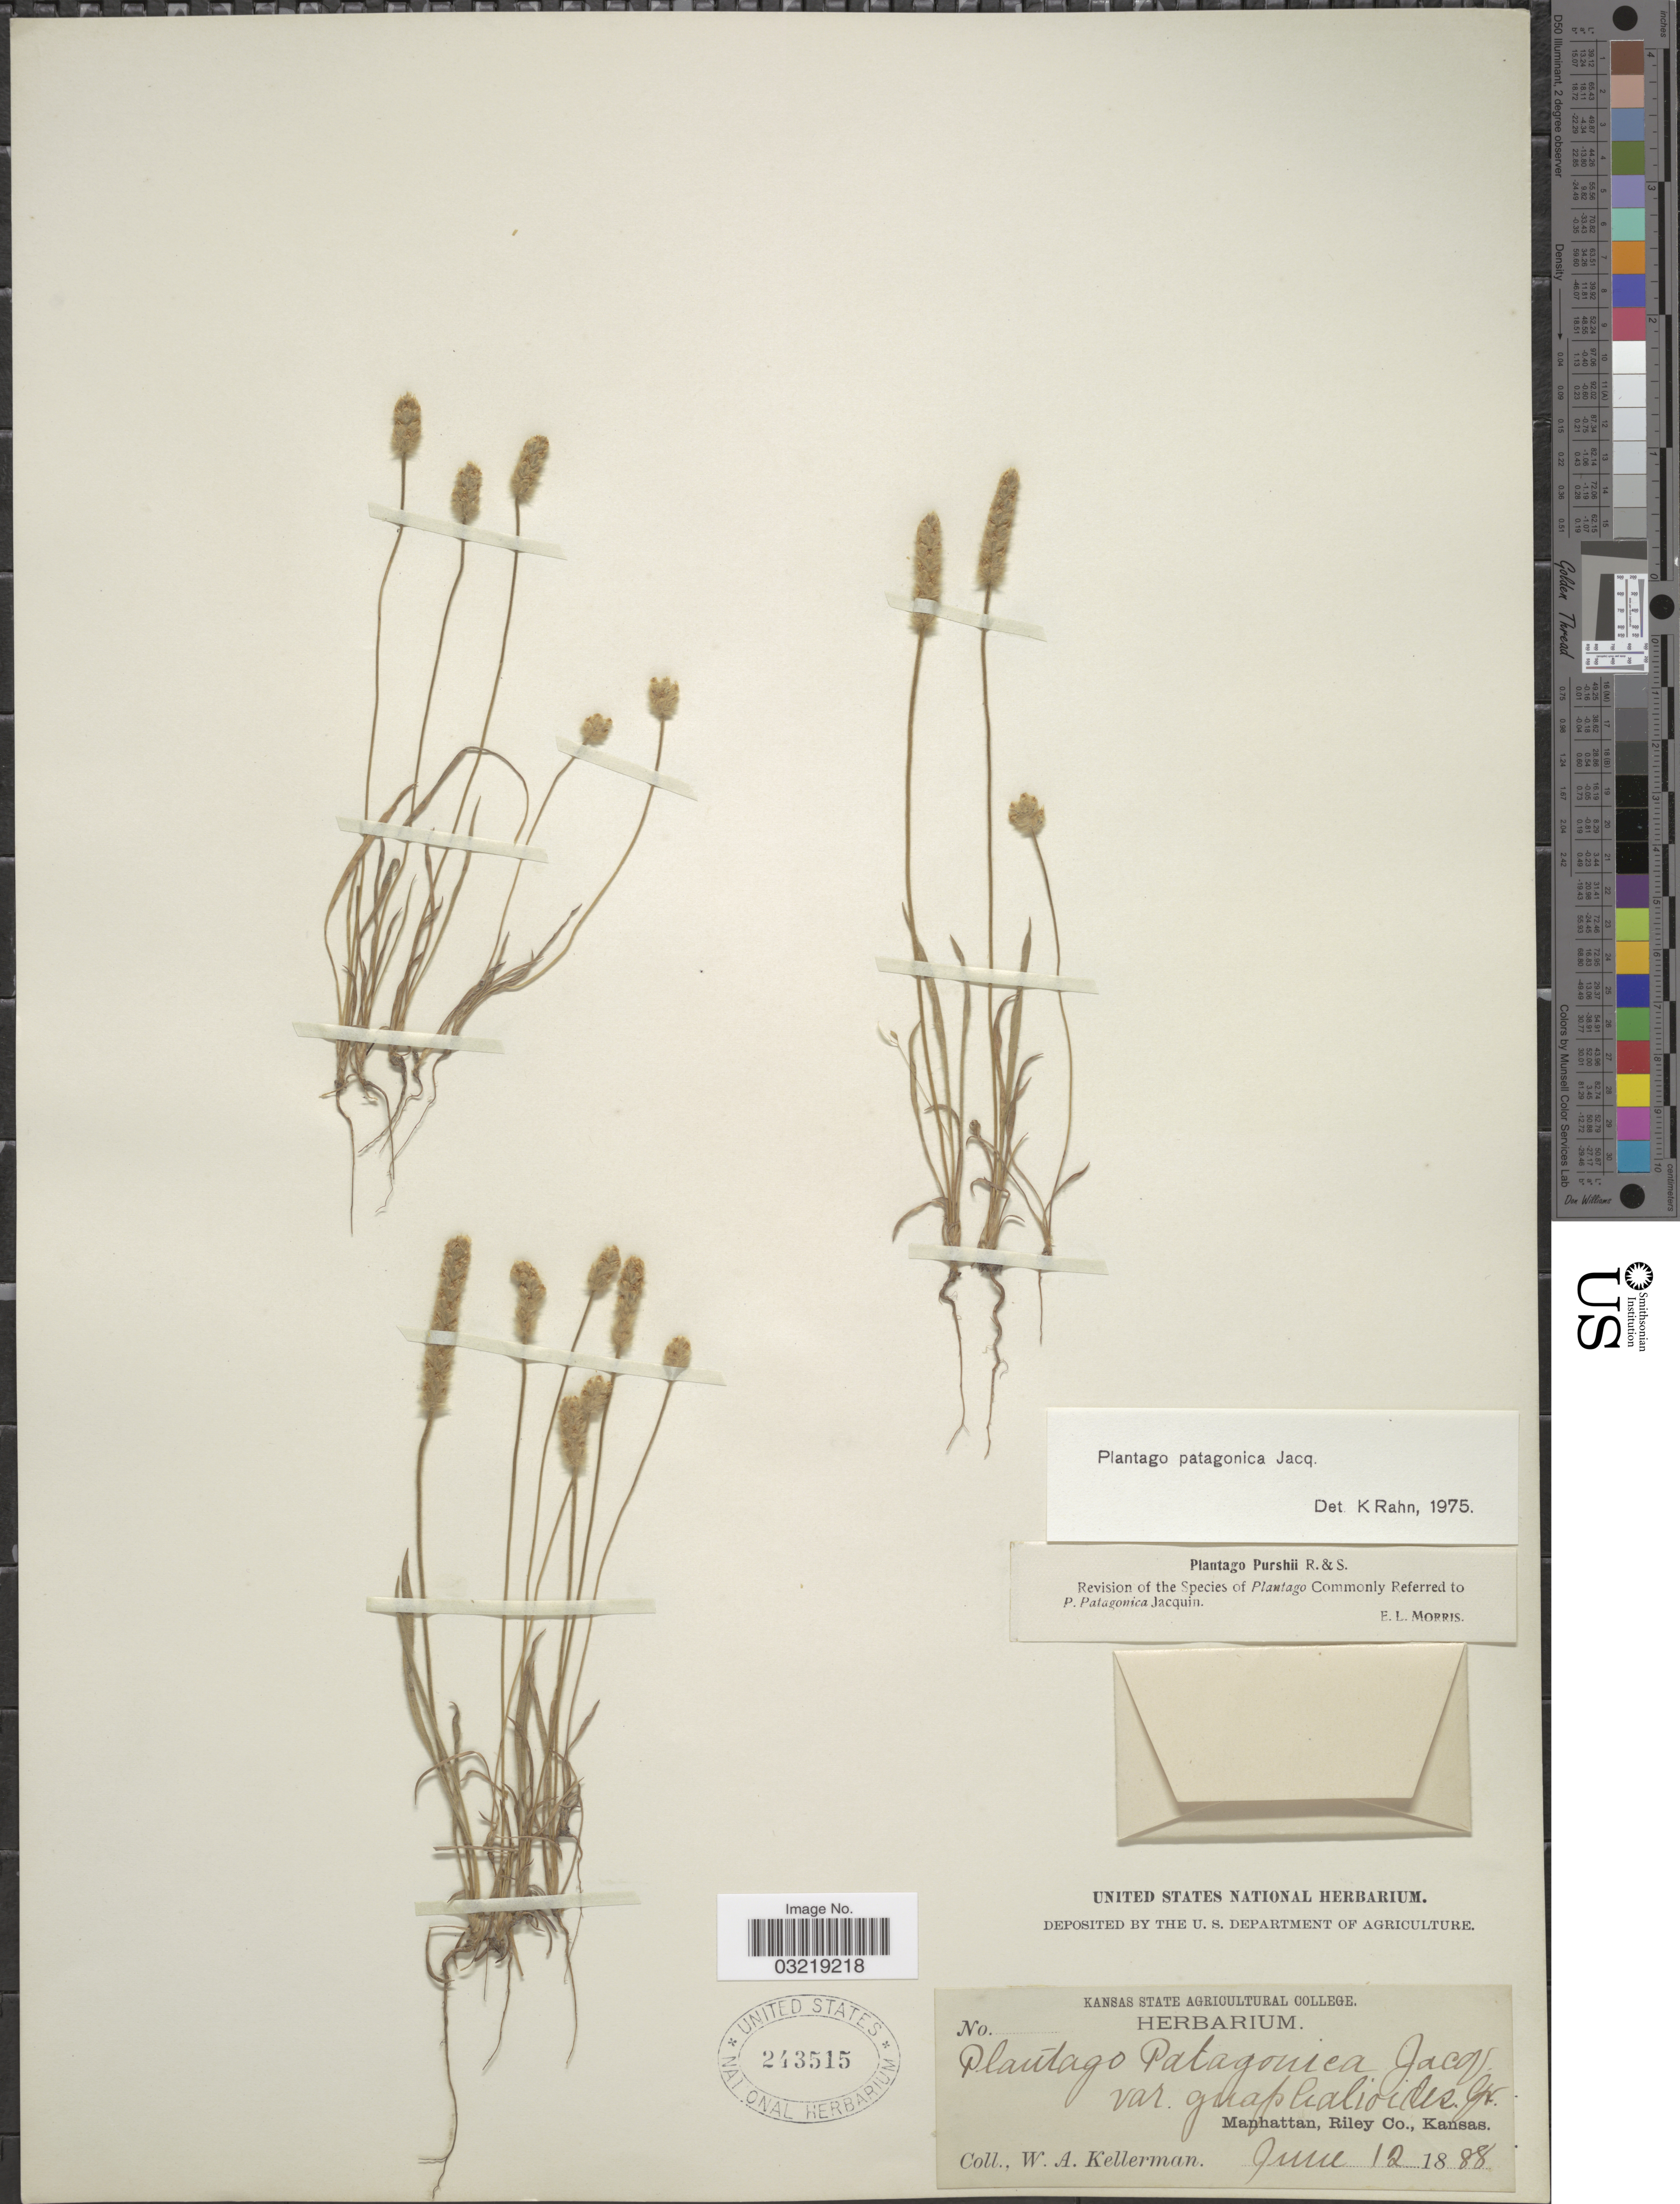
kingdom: Plantae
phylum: Tracheophyta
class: Magnoliopsida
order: Lamiales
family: Plantaginaceae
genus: Plantago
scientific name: Plantago patagonica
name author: Jacq.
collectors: W. Kellerman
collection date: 1888-06-12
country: United States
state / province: Kansas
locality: Manhattan, Riley Co.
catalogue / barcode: US 243515